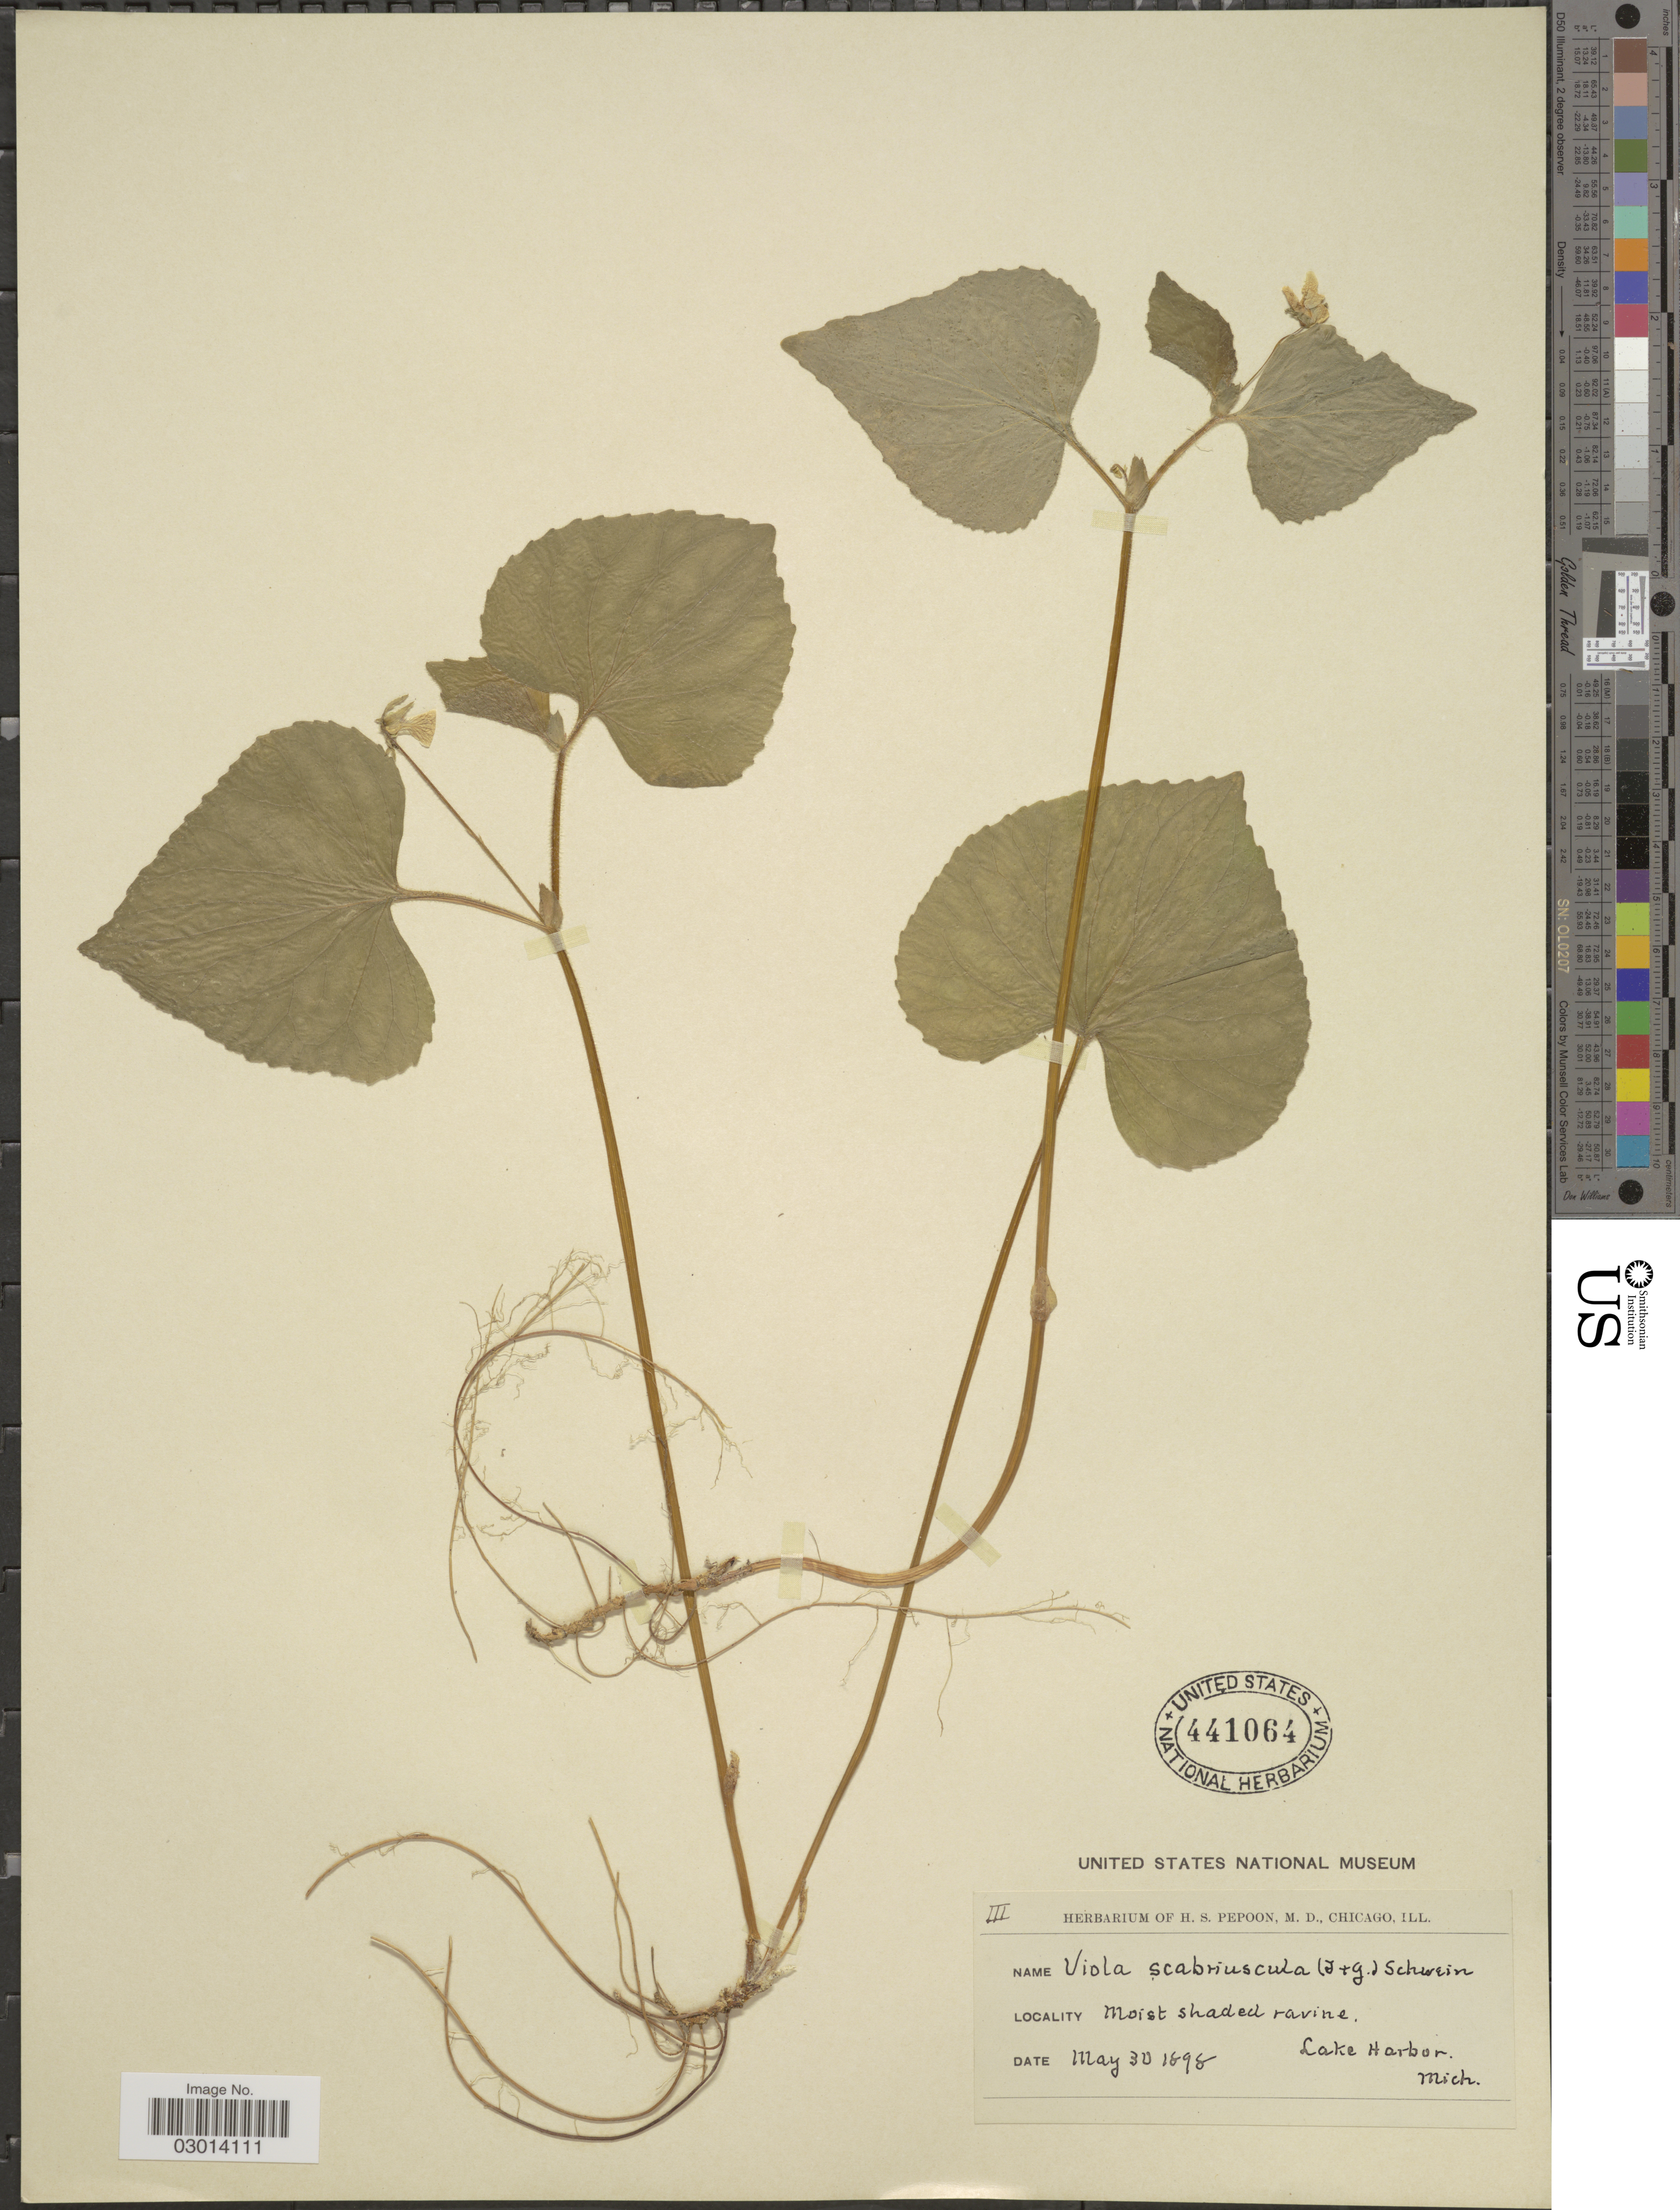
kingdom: Plantae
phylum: Tracheophyta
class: Magnoliopsida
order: Malpighiales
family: Violaceae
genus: Viola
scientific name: Viola pubescens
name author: Aiton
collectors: ex herb. H. S. Pepoon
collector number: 3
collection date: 1898-05-30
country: United States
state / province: Michigan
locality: Lake Harbor.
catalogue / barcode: US 441064